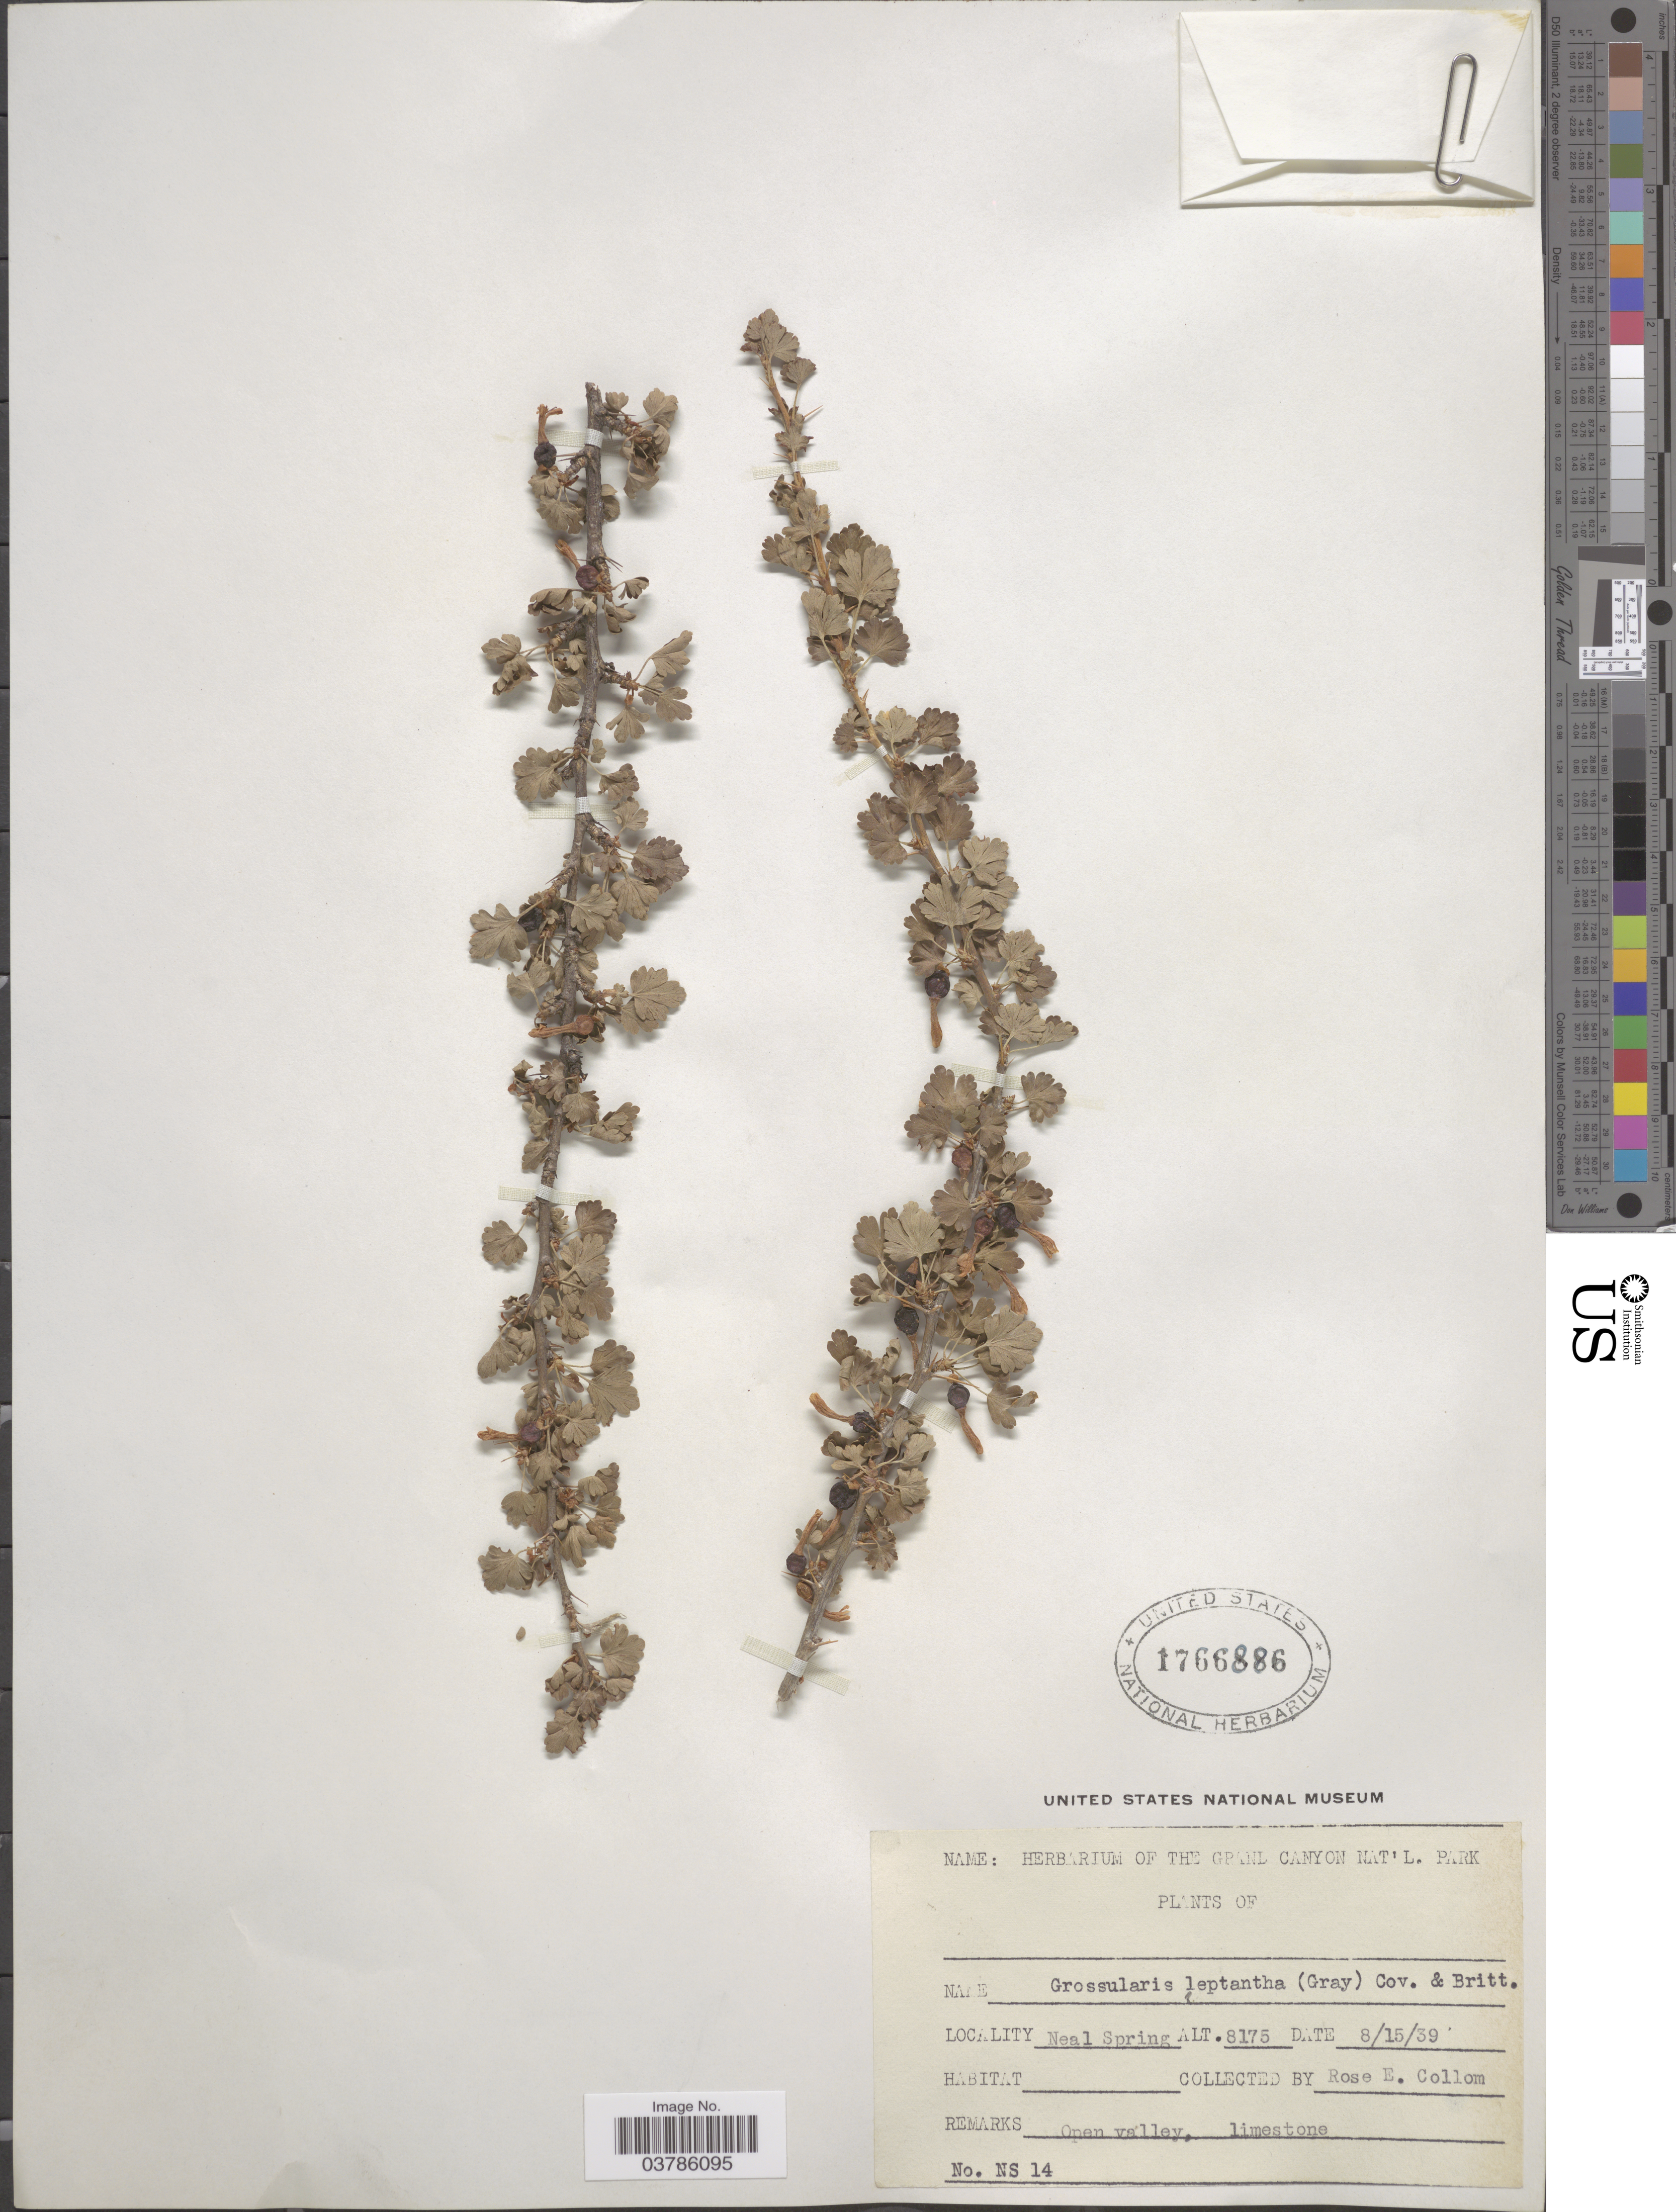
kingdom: Plantae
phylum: Tracheophyta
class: Magnoliopsida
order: Saxifragales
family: Grossulariaceae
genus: Ribes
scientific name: Ribes leptanthum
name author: A. Gray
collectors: R. E. Collom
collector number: NS14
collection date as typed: Transcribed d/m/y: 15/8/39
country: United States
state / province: Arizona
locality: Neal Spring.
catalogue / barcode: US 1766886